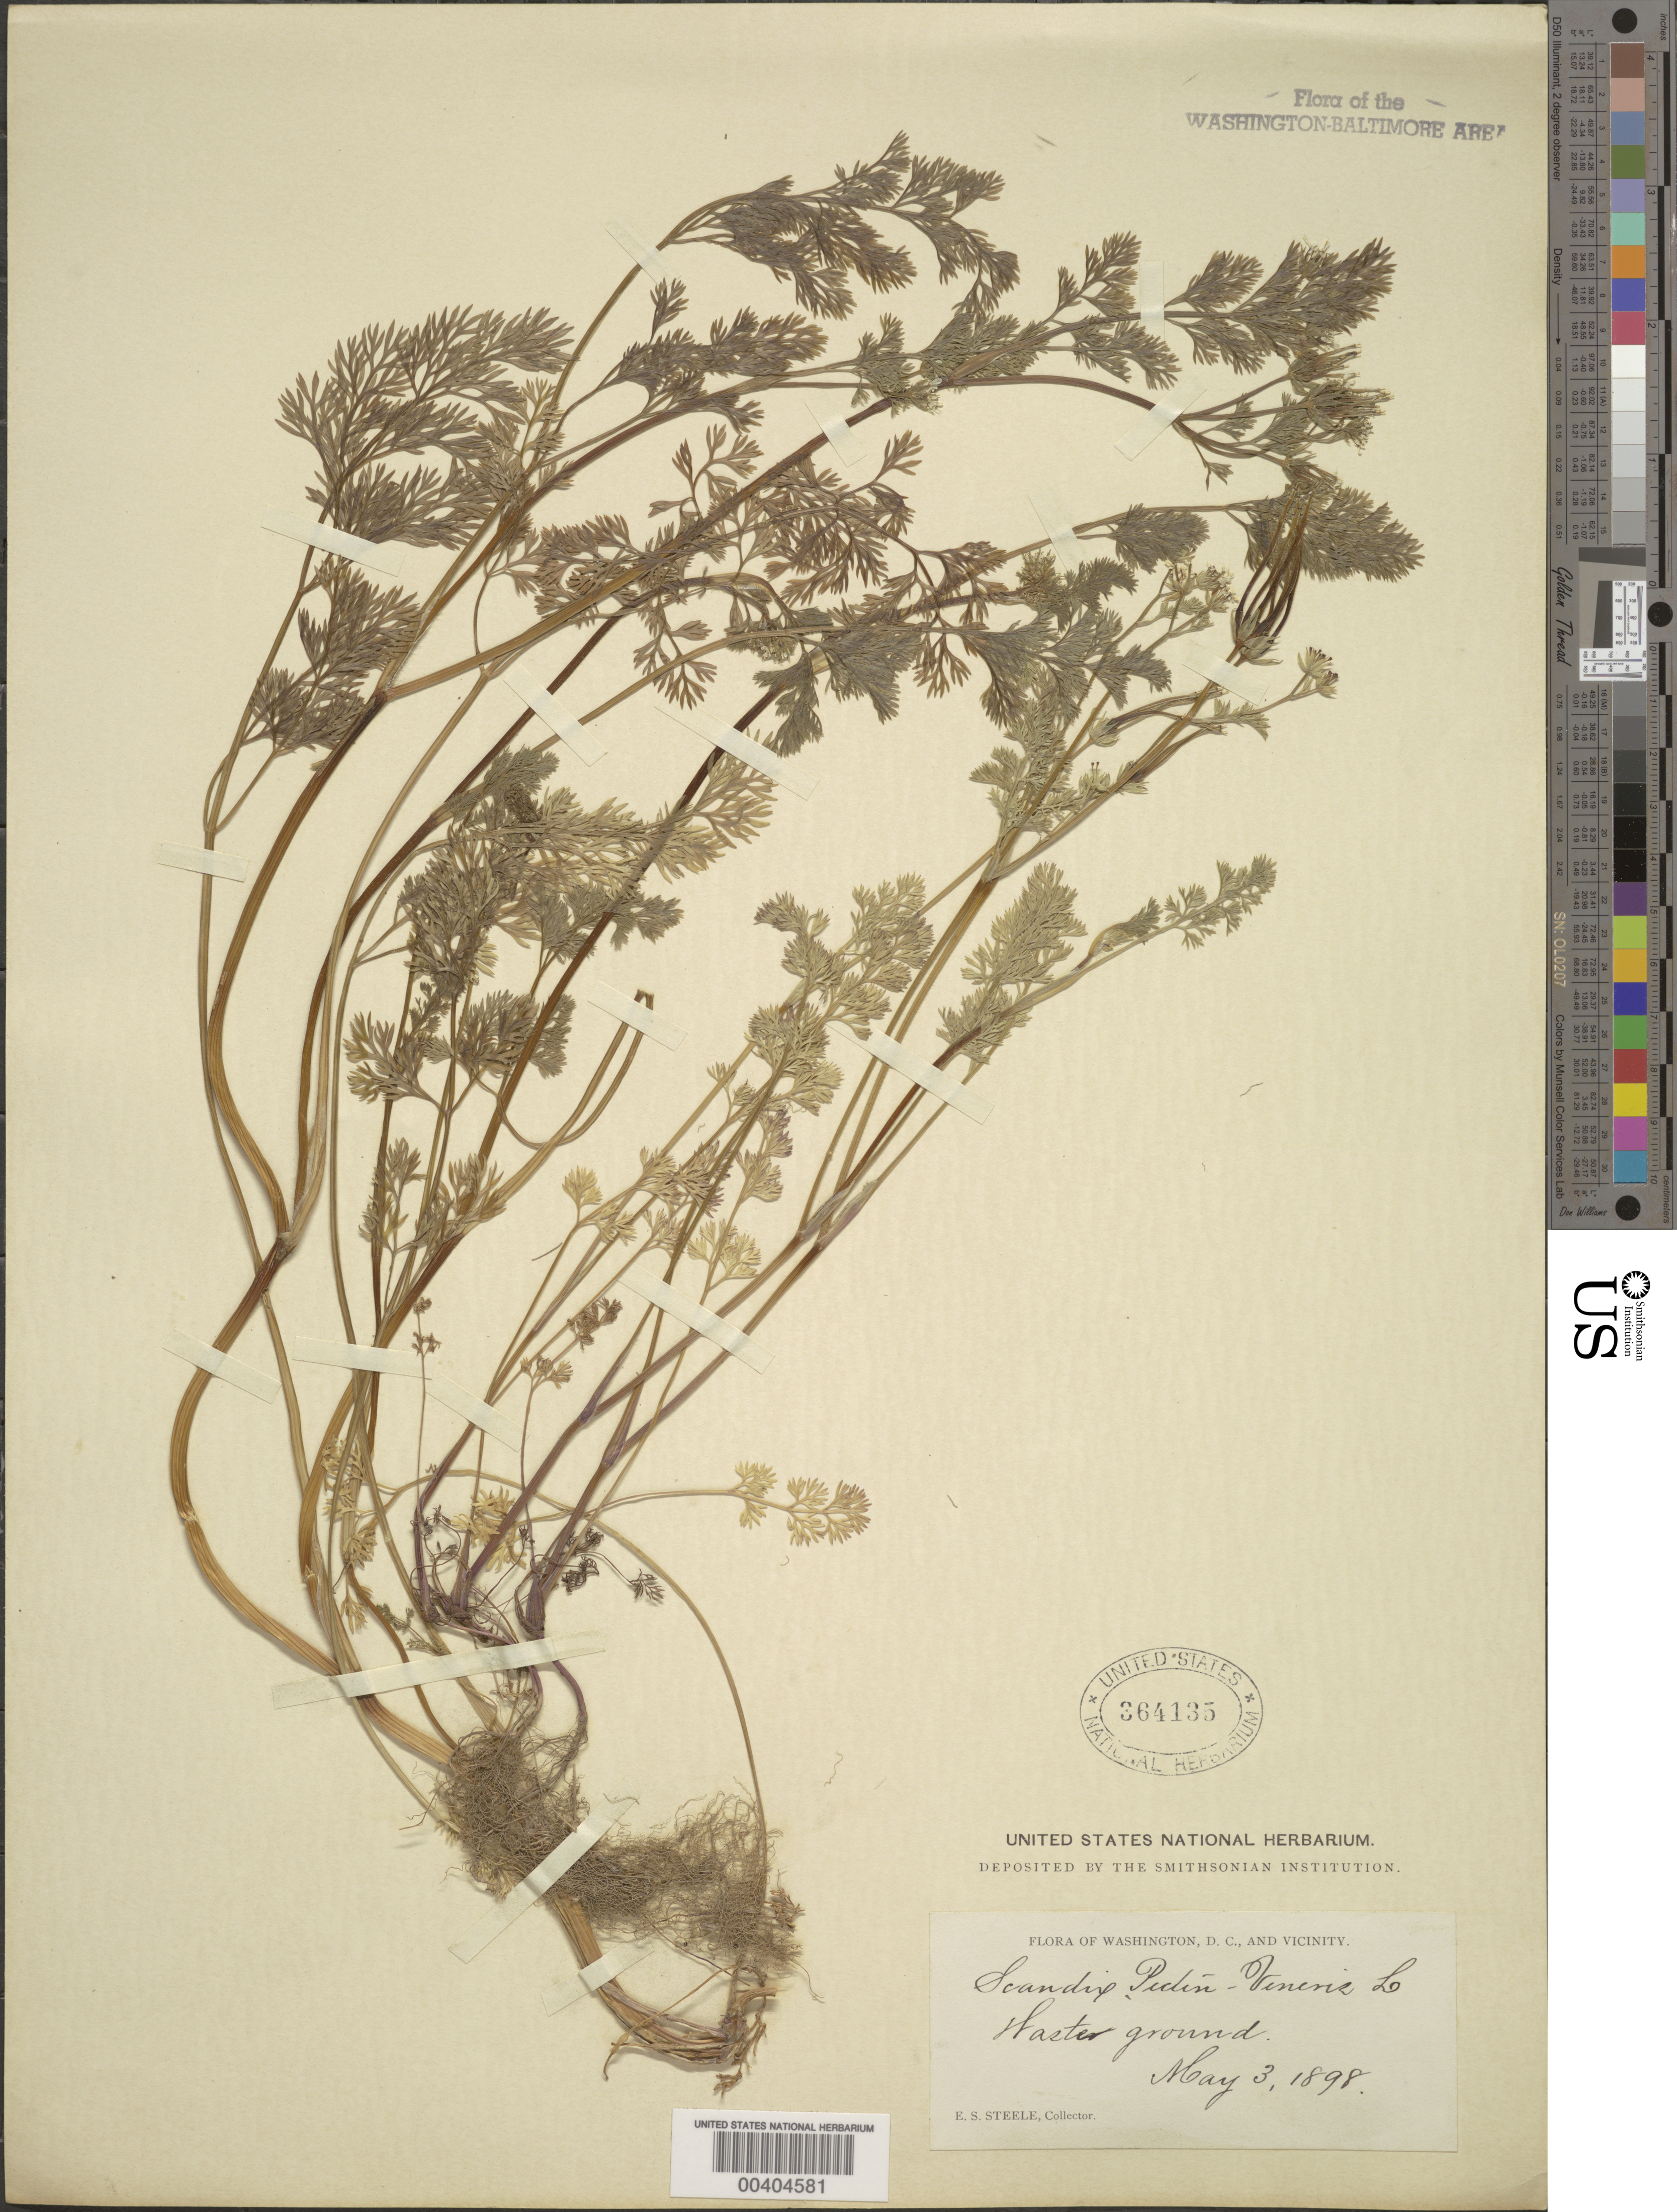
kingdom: Plantae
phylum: Tracheophyta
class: Magnoliopsida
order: Apiales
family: Apiaceae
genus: Scandix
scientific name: Scandix pecten-veneris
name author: L.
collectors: E. Steele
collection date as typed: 03 May 1898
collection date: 1898-05-03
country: United States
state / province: District of Columbia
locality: waste ground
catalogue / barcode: US 364135